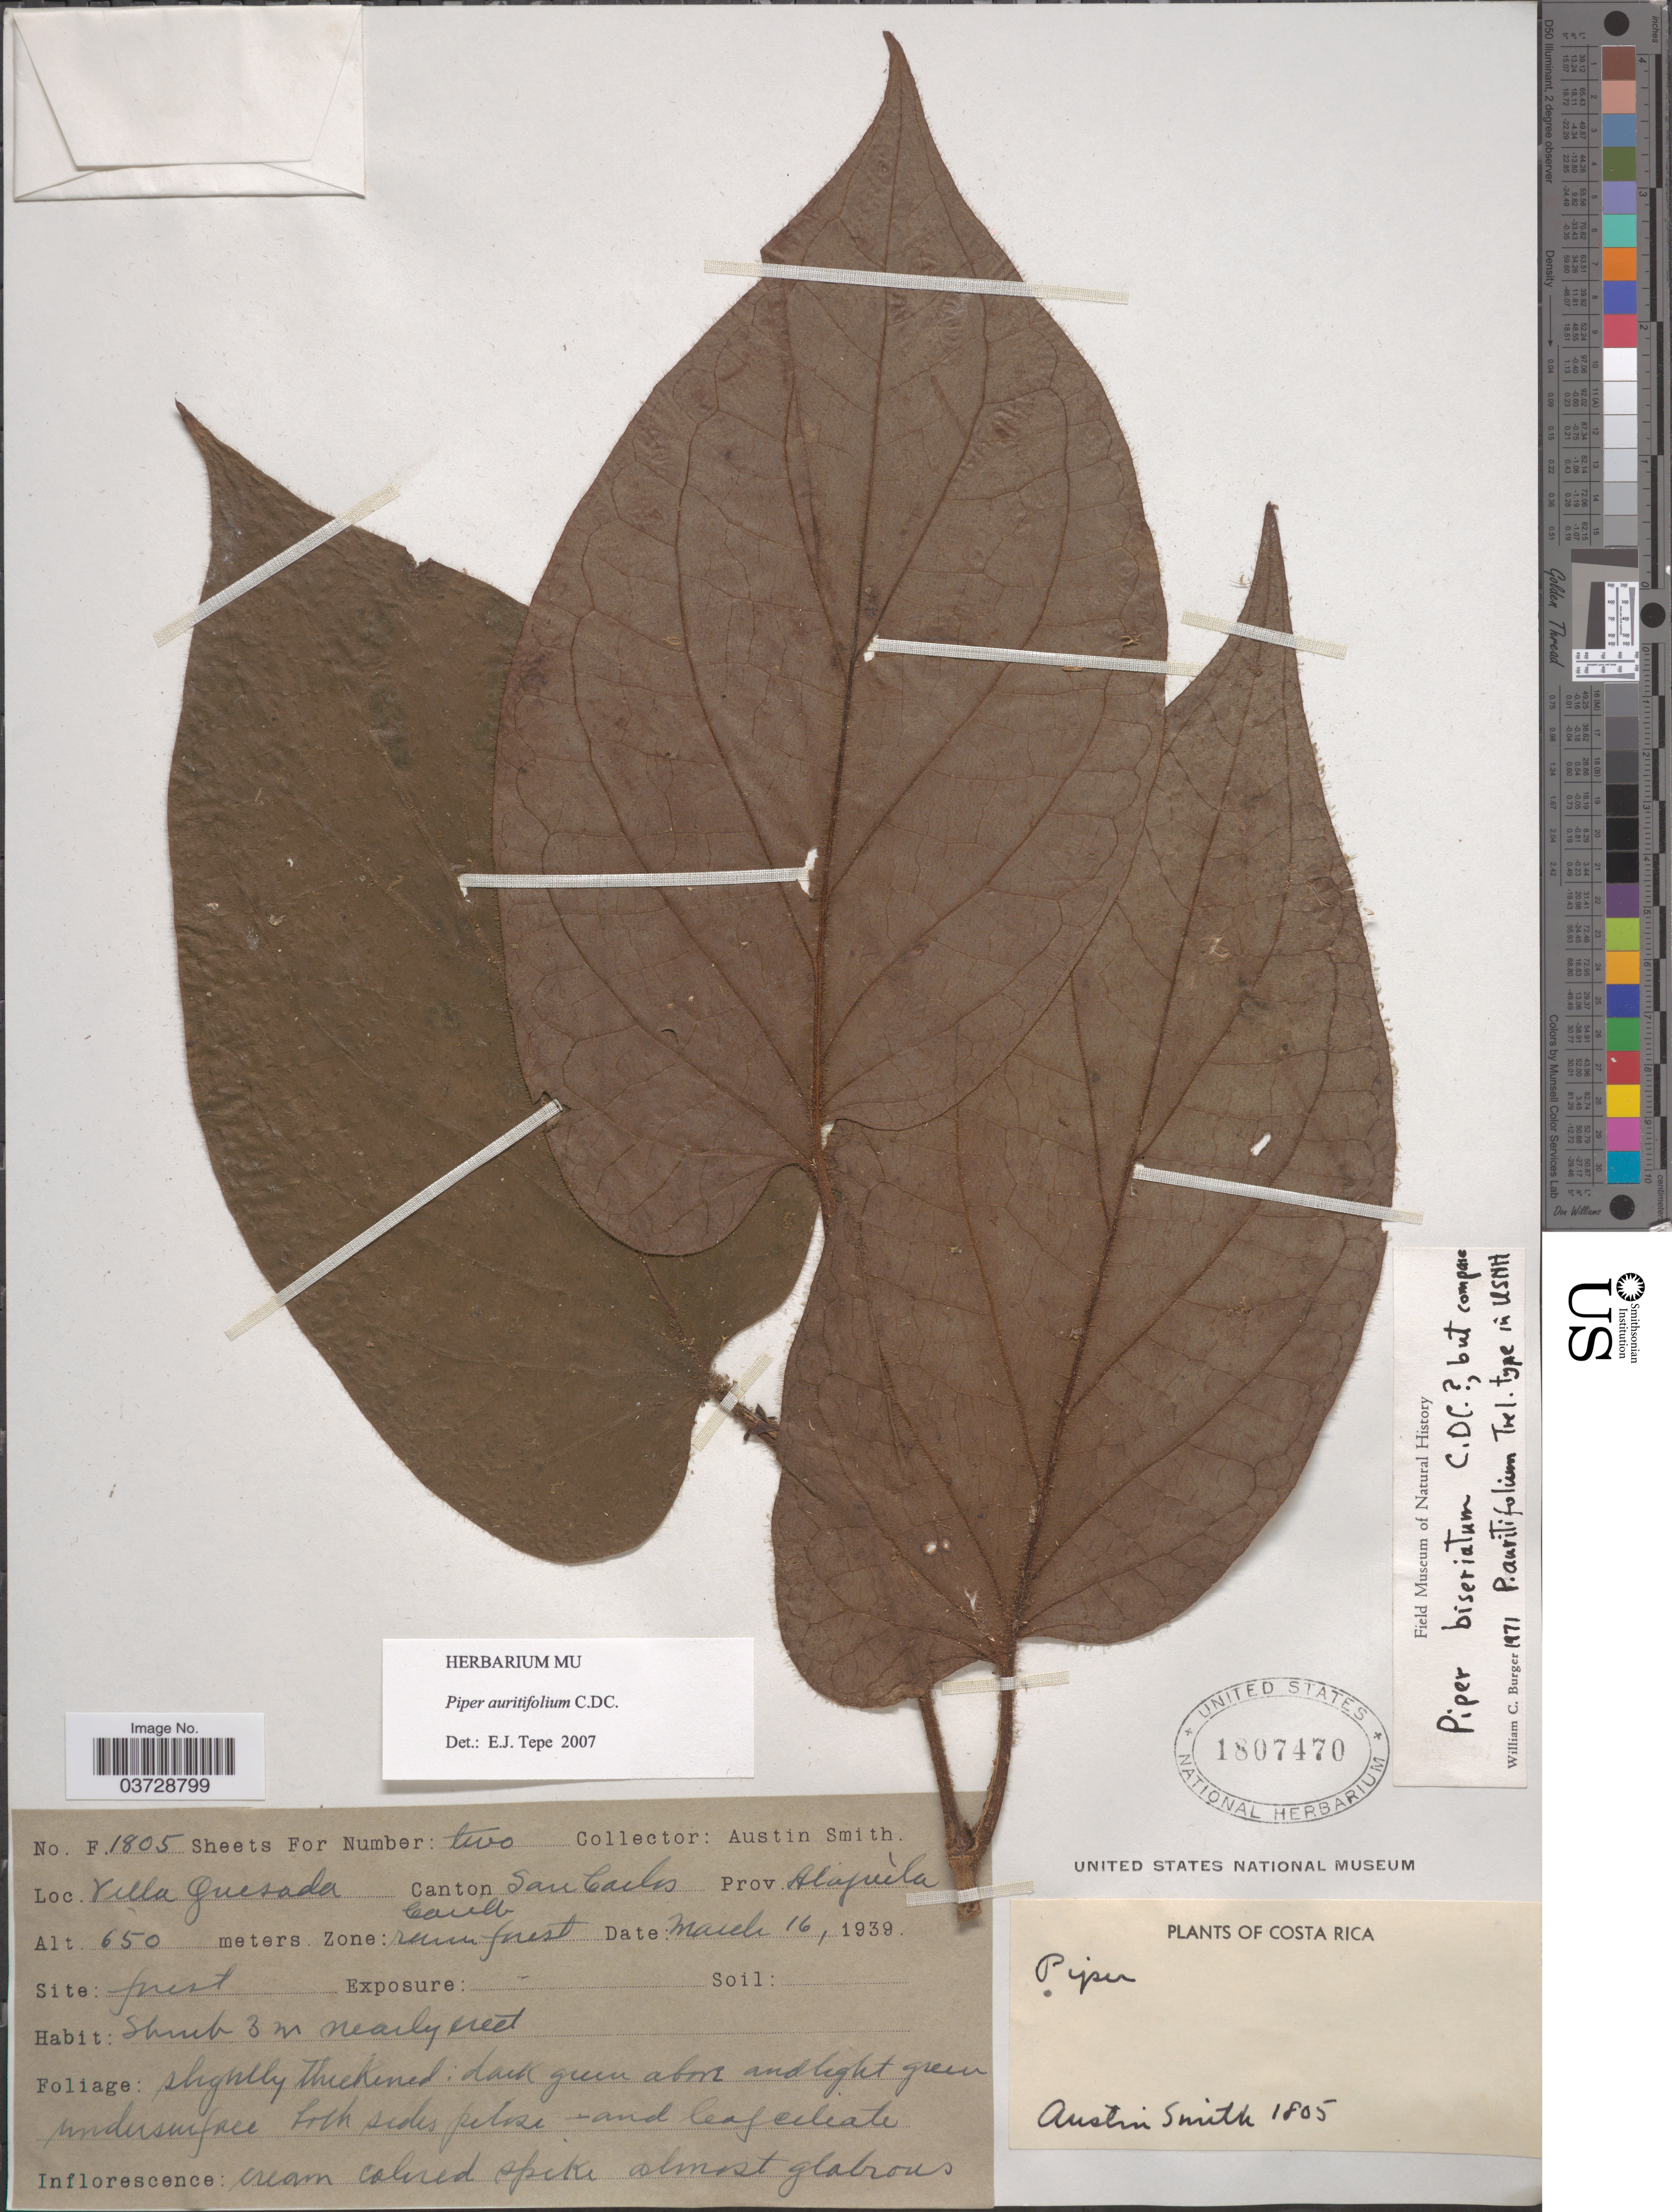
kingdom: Plantae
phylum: Tracheophyta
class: Magnoliopsida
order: Piperales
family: Piperaceae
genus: Piper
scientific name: Piper auritifolium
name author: Trel.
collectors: Aust P. Smith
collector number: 1805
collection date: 1939-03-16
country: Costa Rica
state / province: Alajuela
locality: Villa Quesada. Canton San Carlos.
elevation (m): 650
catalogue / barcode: US 1807470